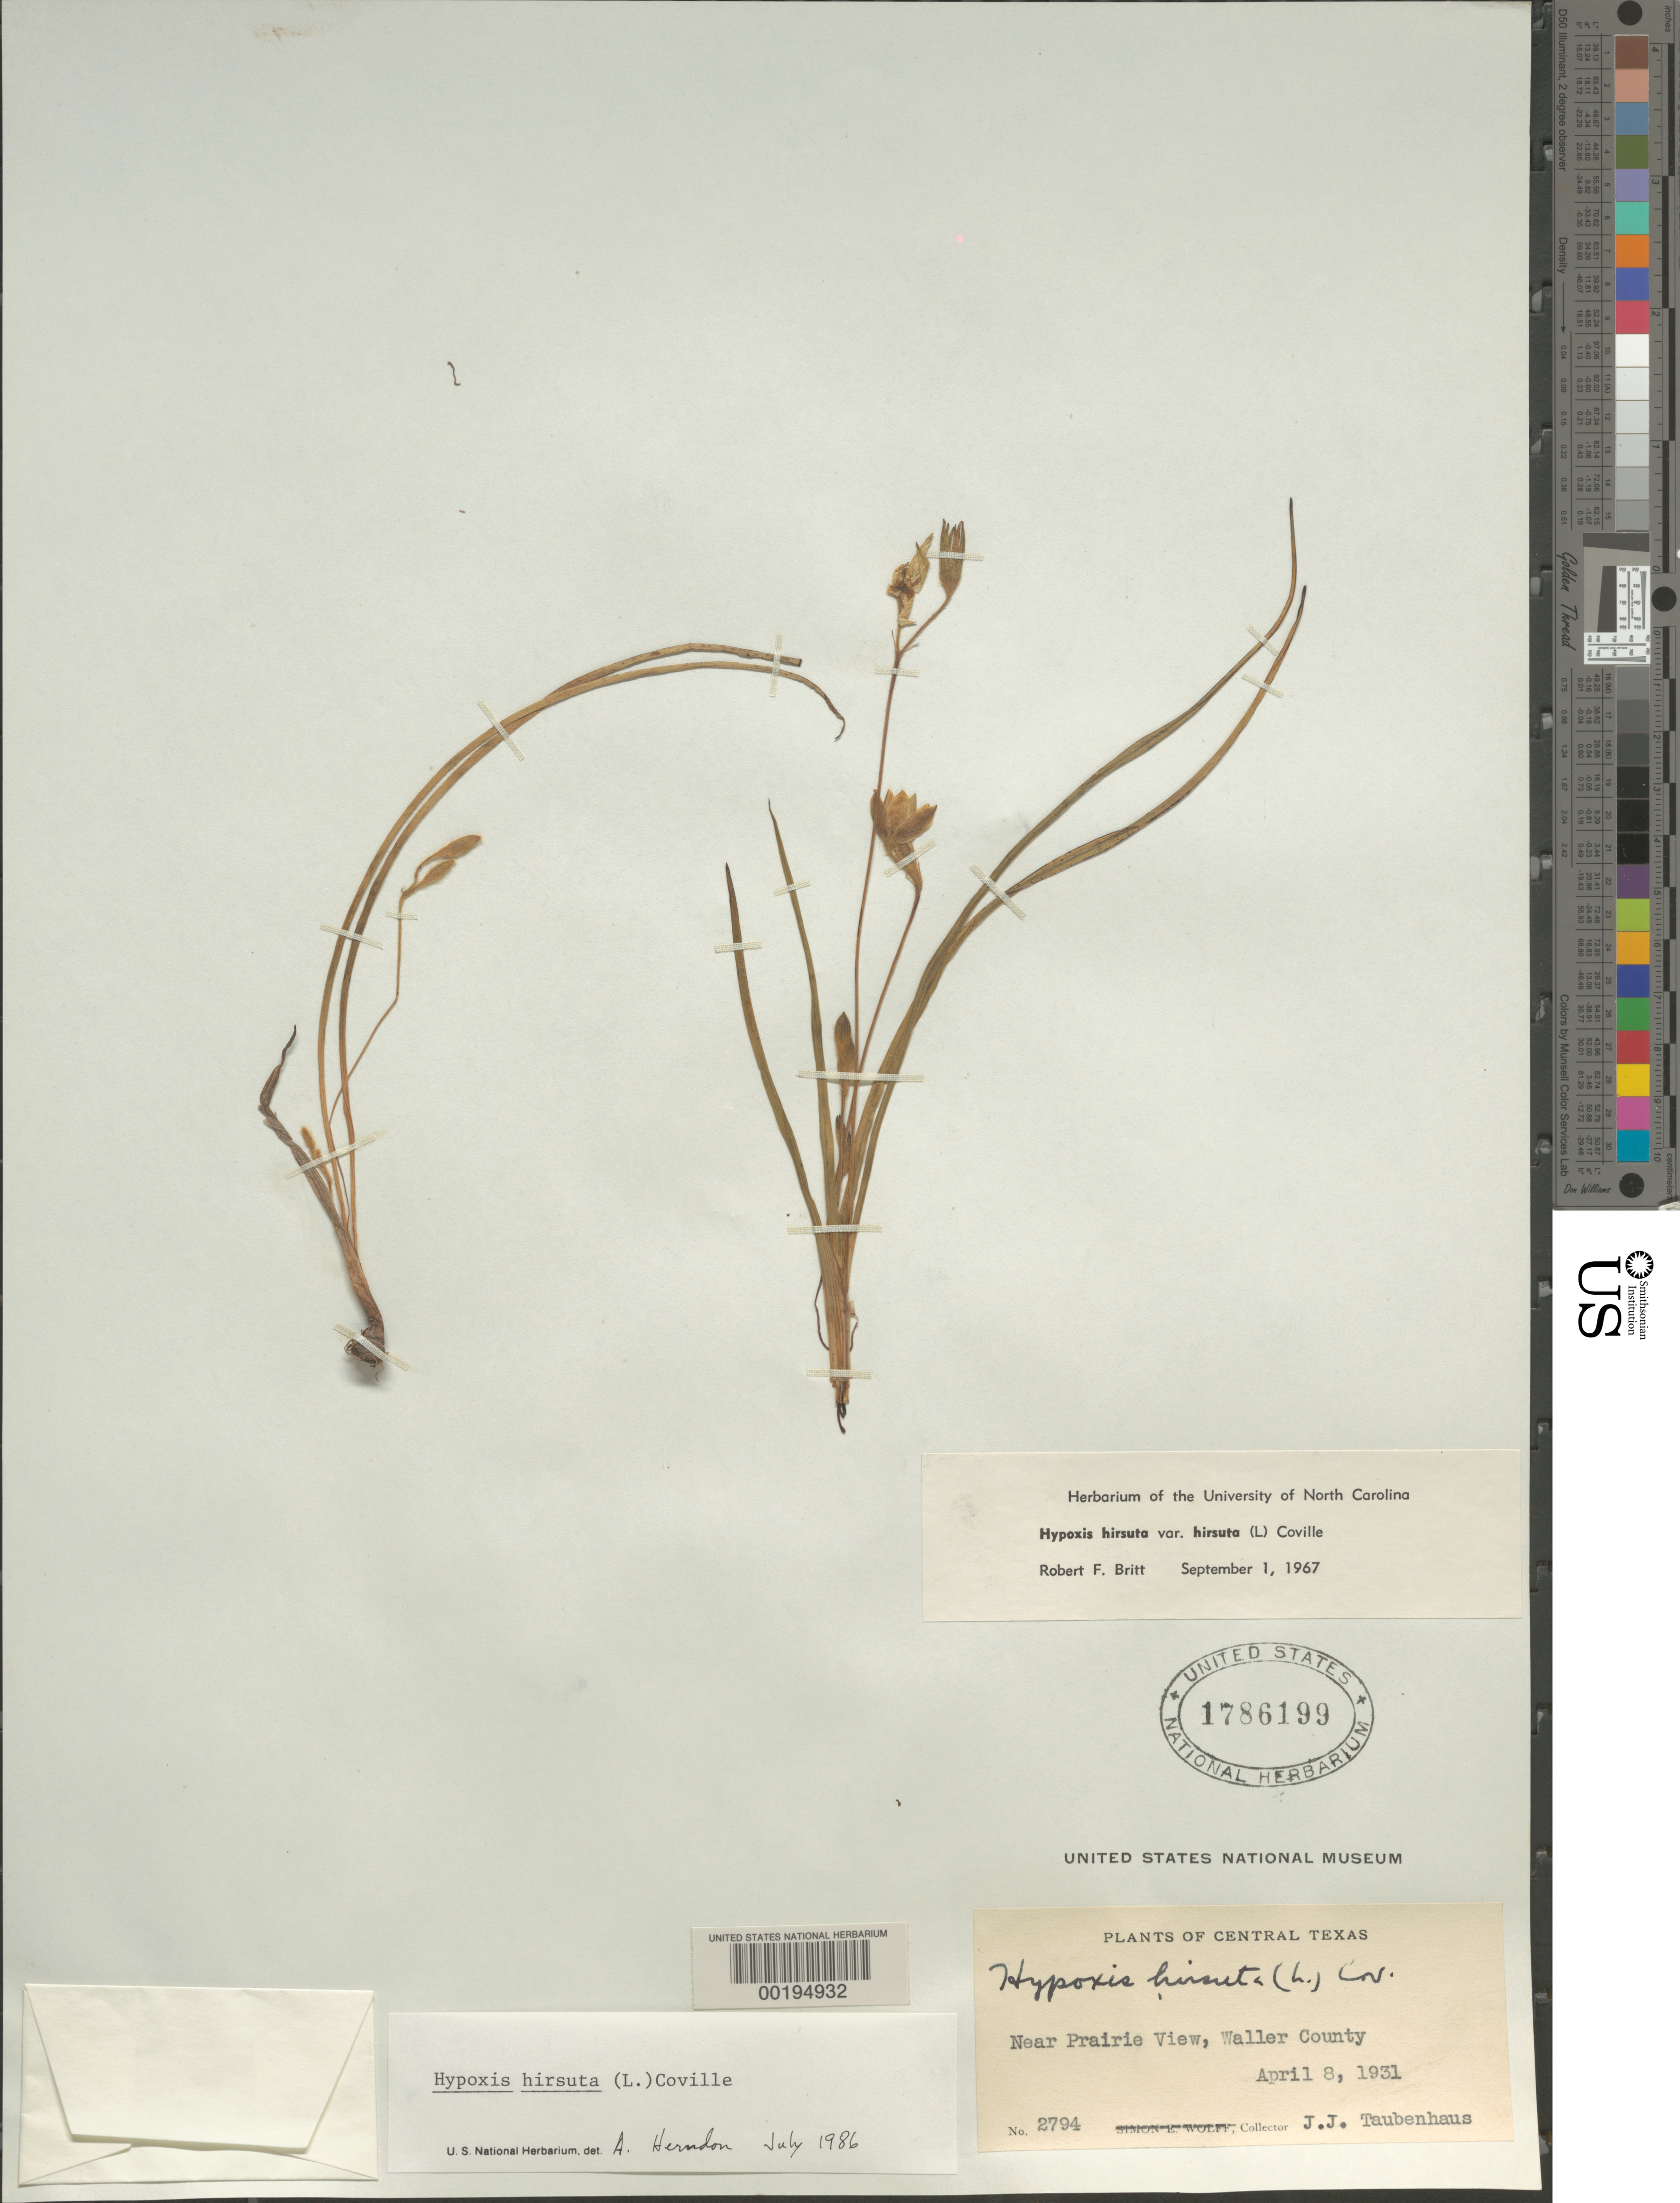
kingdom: Plantae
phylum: Tracheophyta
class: Liliopsida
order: Asparagales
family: Hypoxidaceae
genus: Hypoxis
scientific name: Hypoxis hirsuta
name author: (L.) Coville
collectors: J. Taubenhaus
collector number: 2794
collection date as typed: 08 Apr 1931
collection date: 1931-04-08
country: United States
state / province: Texas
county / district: Waller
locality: Near prairie view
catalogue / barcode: US 1786199